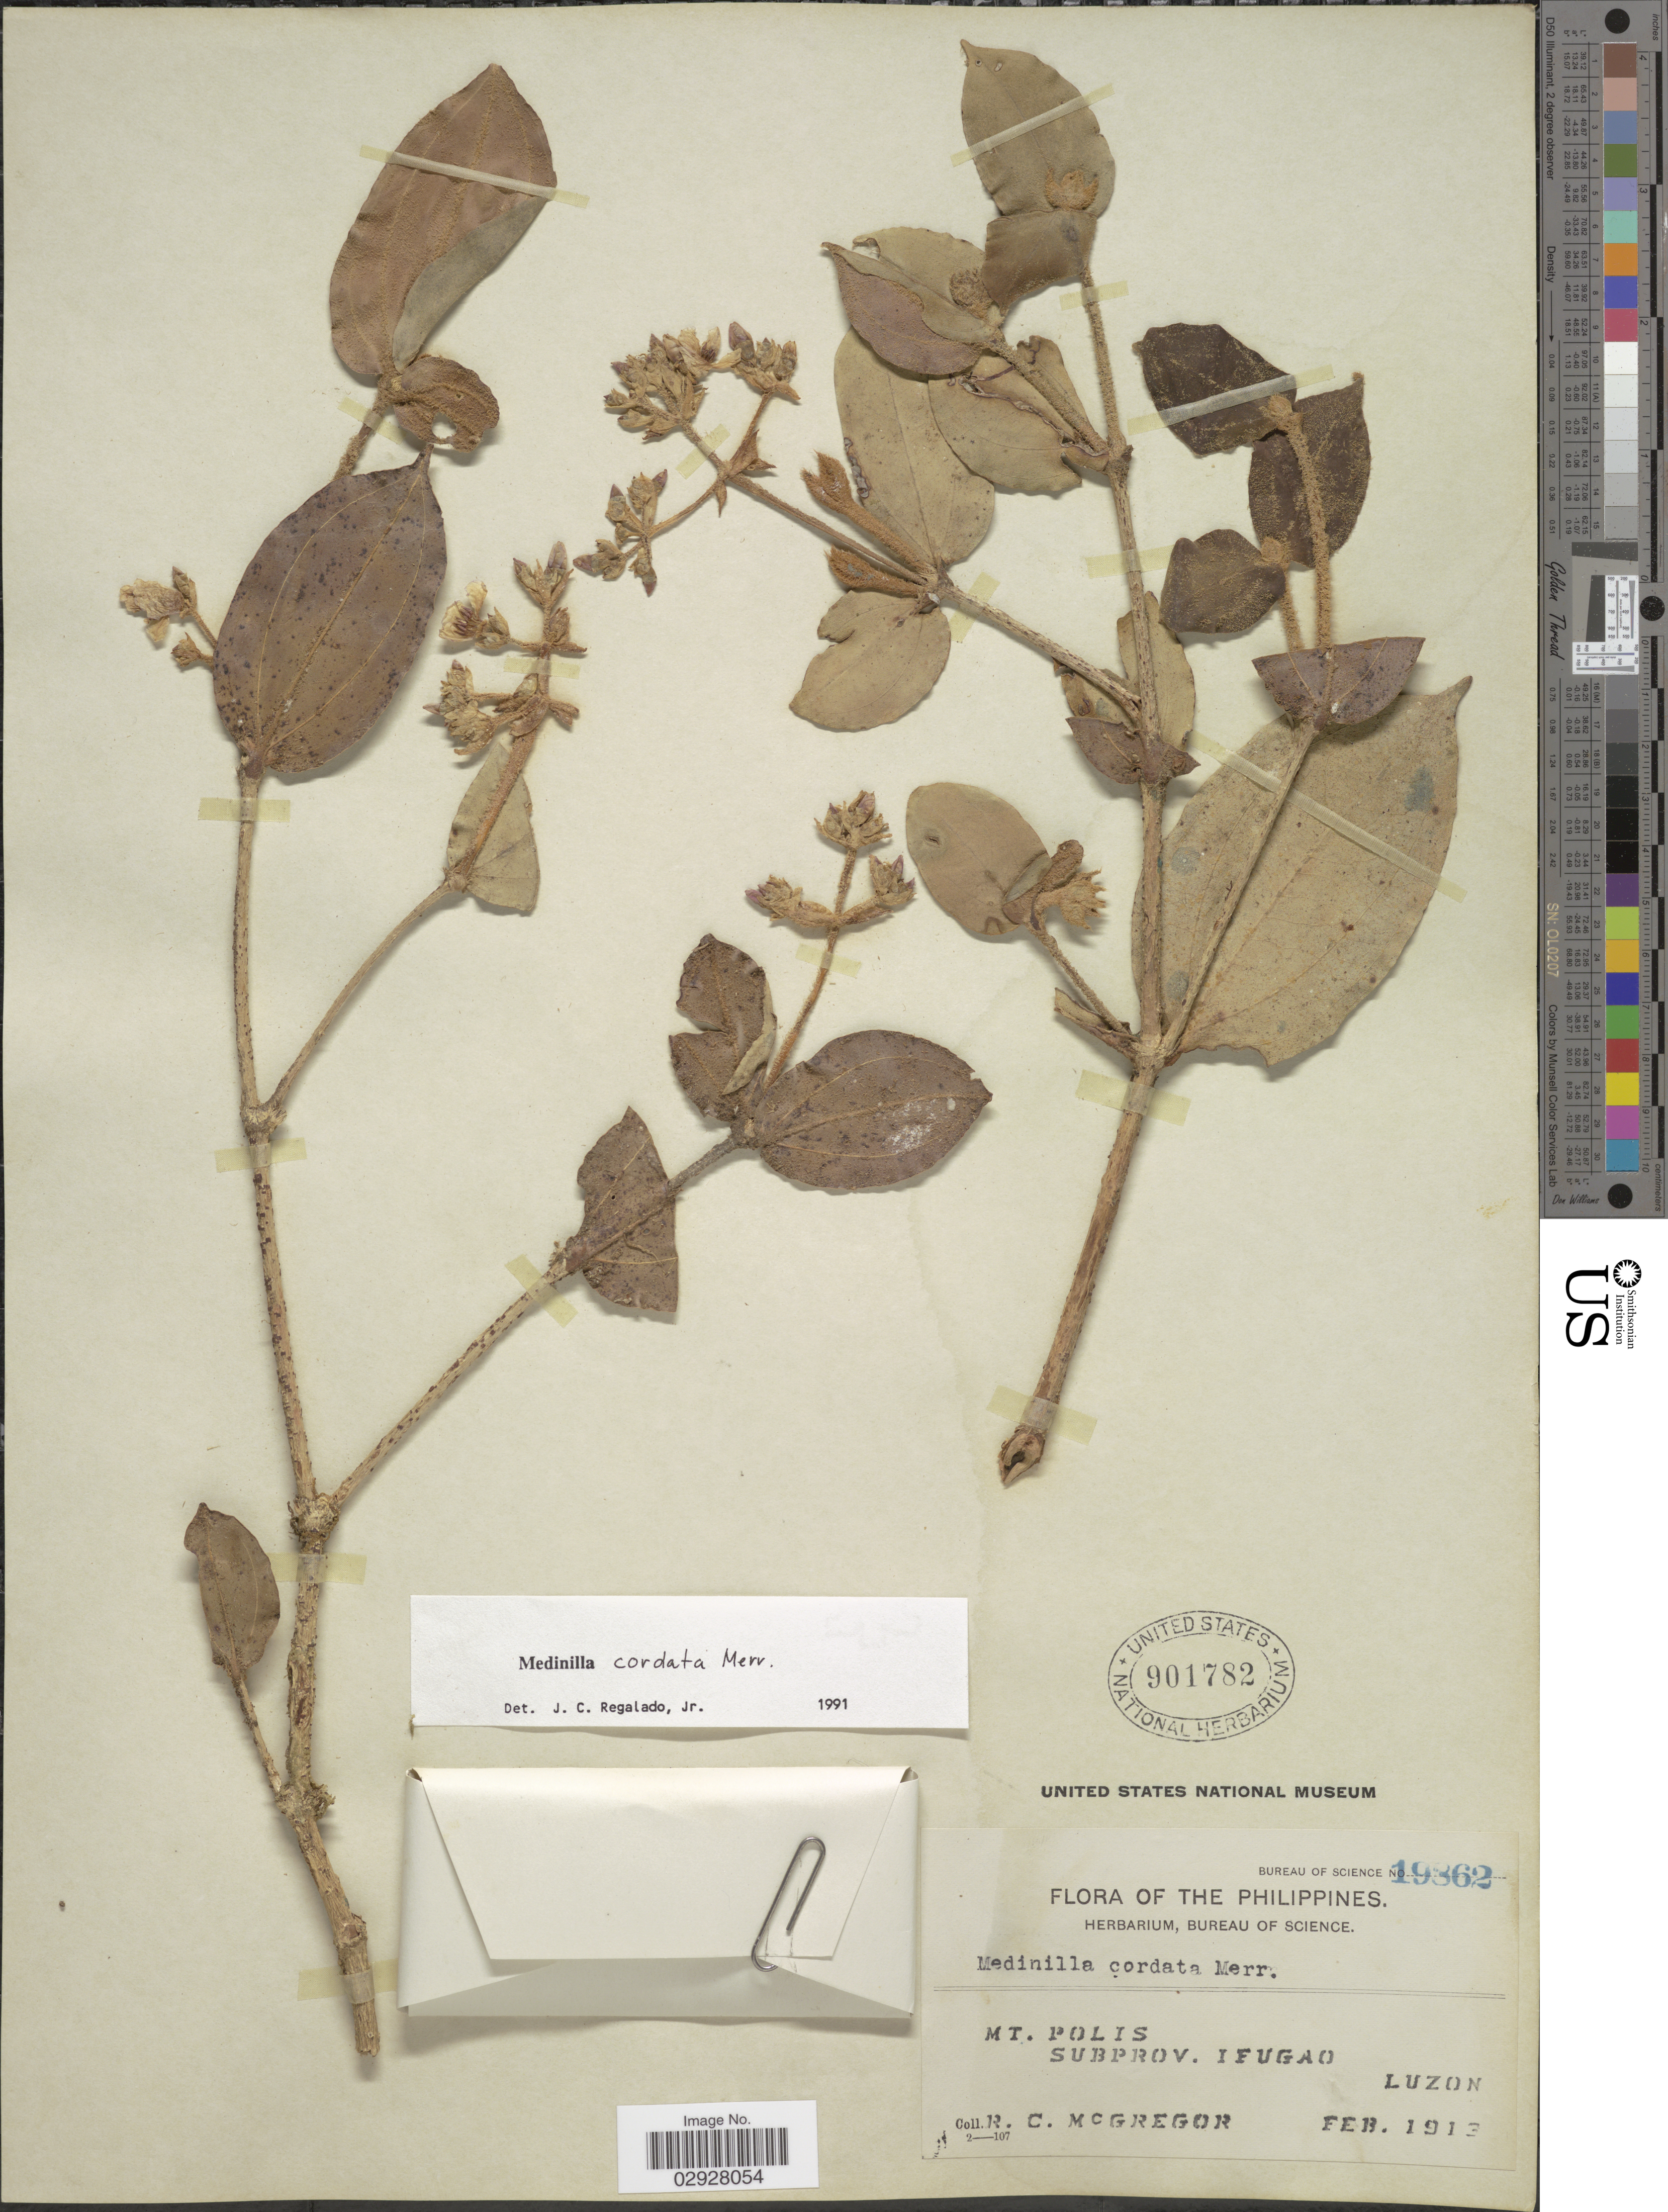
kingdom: Plantae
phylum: Tracheophyta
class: Magnoliopsida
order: Myrtales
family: Melastomataceae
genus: Medinilla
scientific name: Medinilla cordata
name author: Merr.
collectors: R. C. McGregor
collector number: Bureau of Science 19362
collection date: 1913-02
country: Philippines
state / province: Cordillera (Administrative Region)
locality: Mt. Polis, Subprov. Ifugao, Luzon.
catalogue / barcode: US 901782